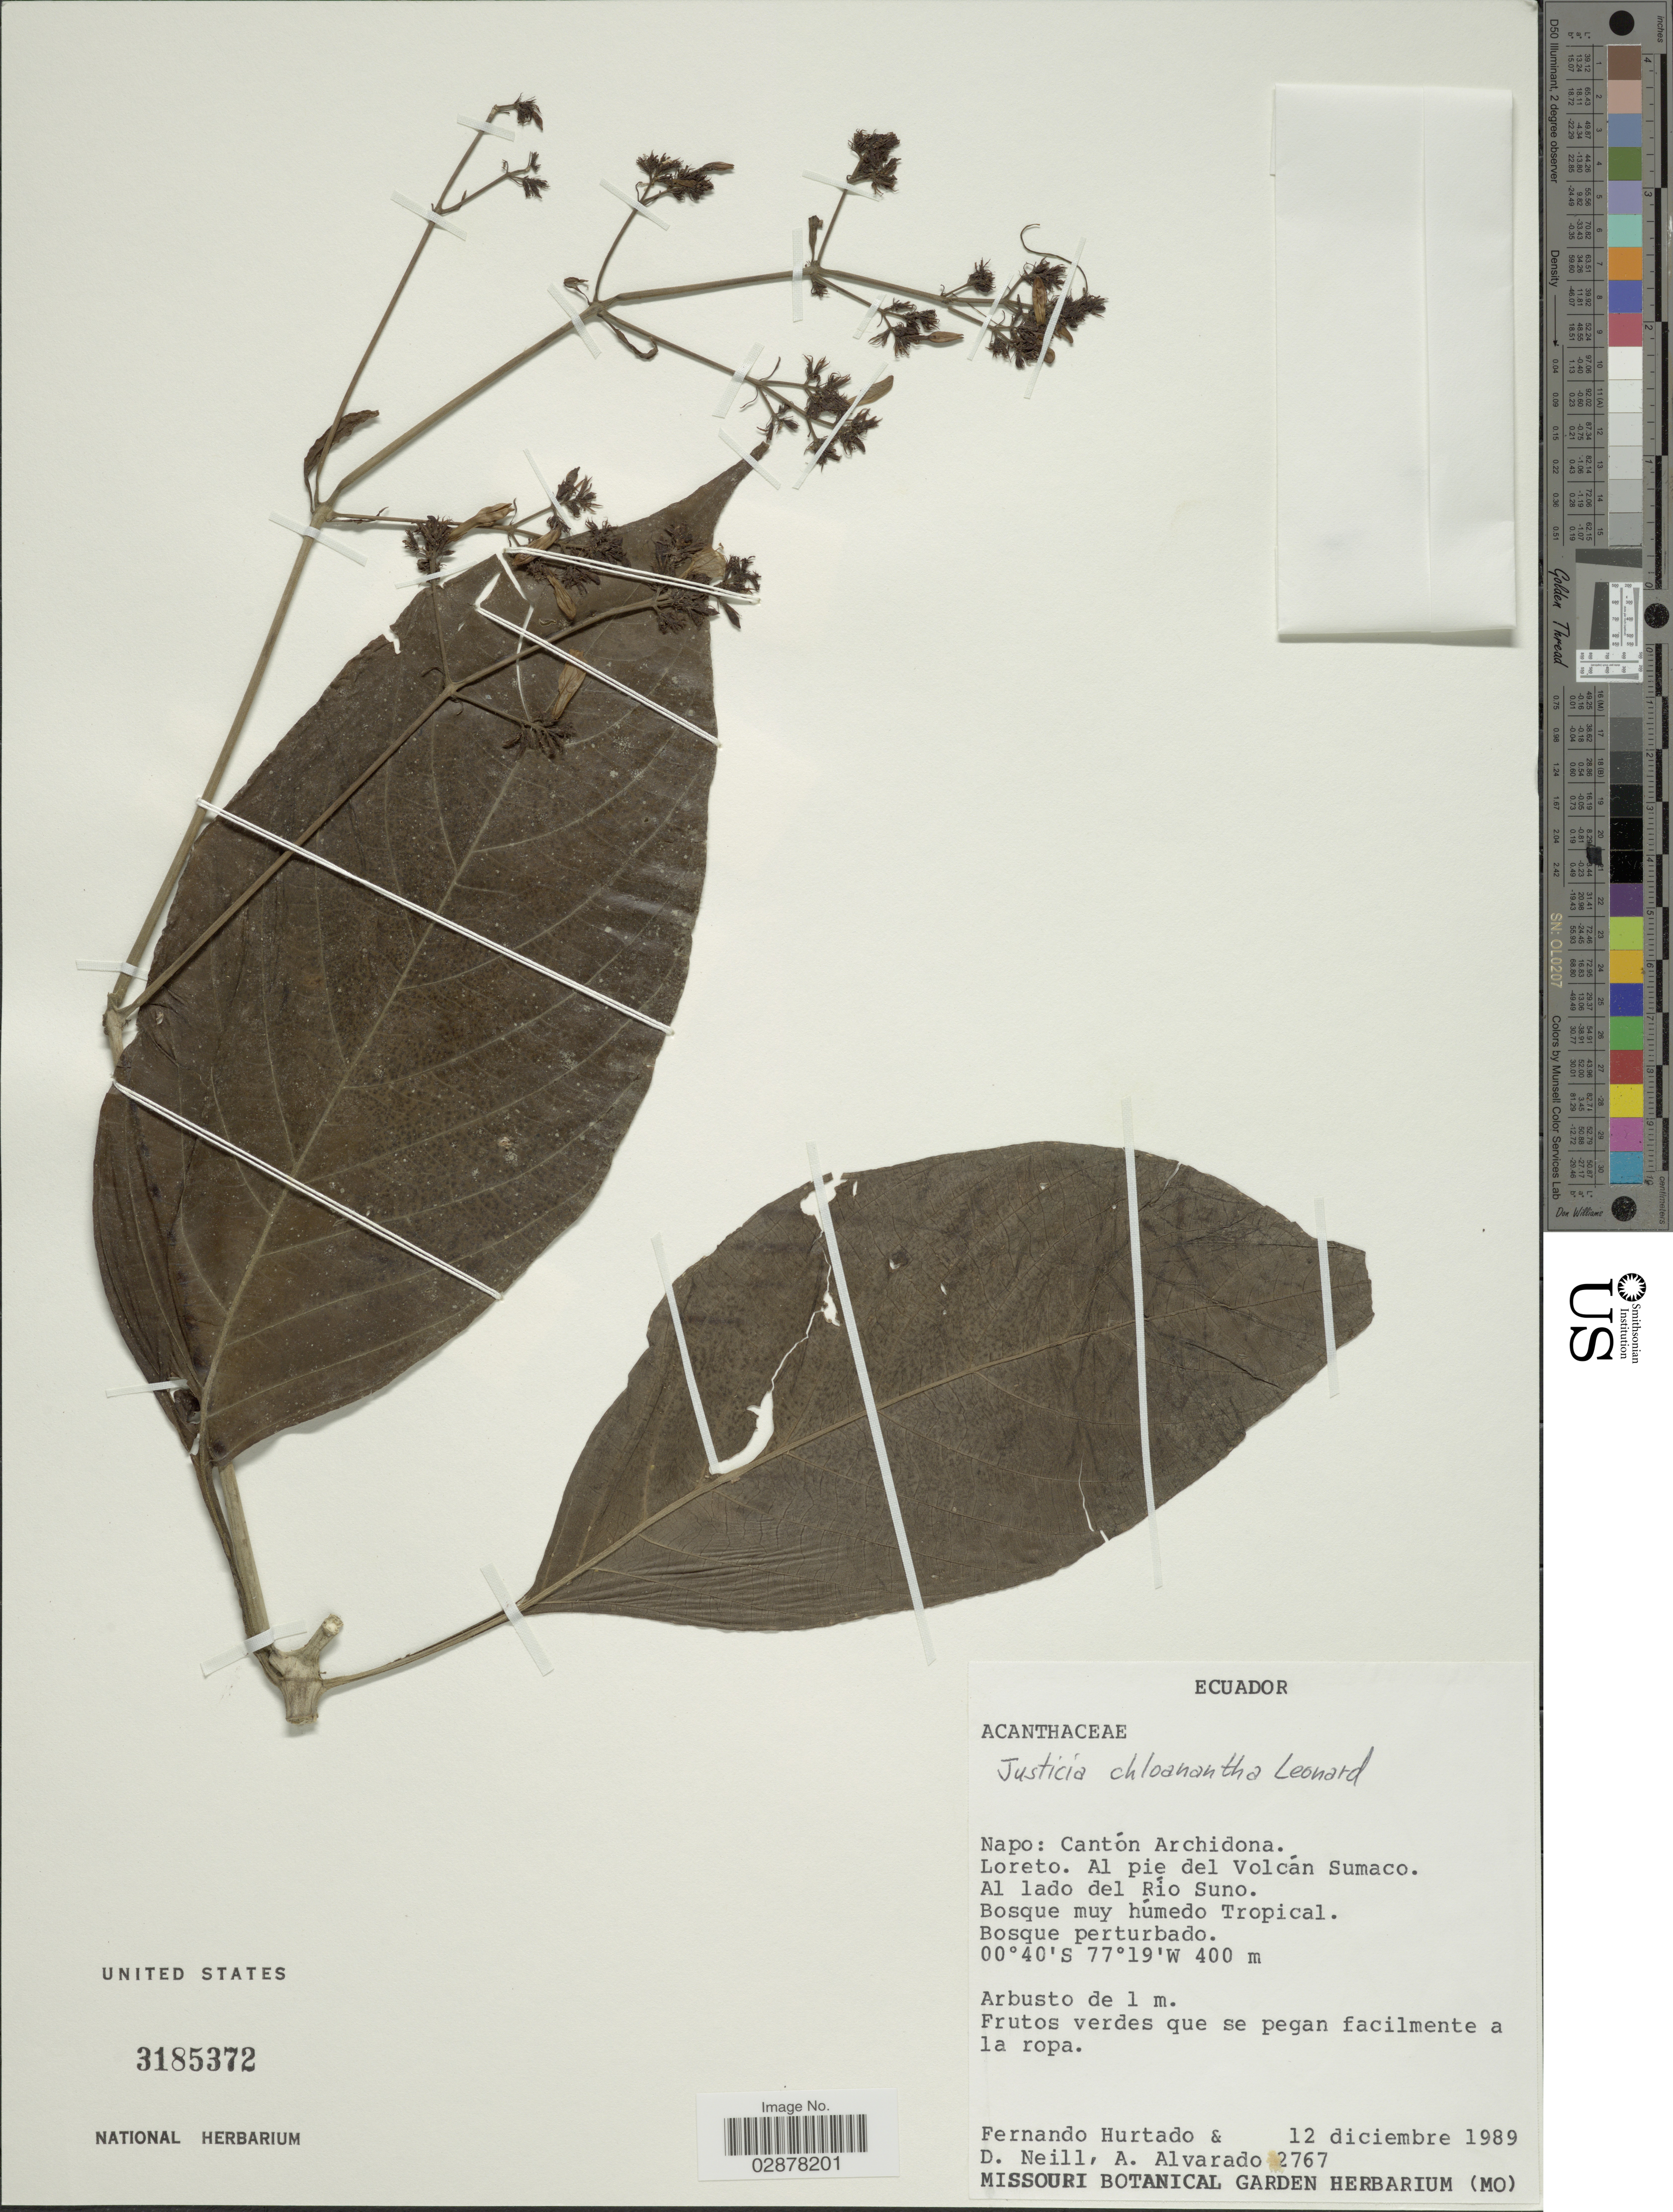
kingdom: Plantae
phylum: Tracheophyta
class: Magnoliopsida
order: Lamiales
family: Acanthaceae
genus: Justicia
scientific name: Justicia chloanantha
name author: Leonard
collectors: F. Hurtado, D. Neill & A. Alvarado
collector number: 2767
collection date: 1989-12-12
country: Ecuador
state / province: Napo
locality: Cantón Archidona, Loreto, Al pie del Volcán Sumaco, Al lado del Río Suno.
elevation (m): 400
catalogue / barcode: US 3185372